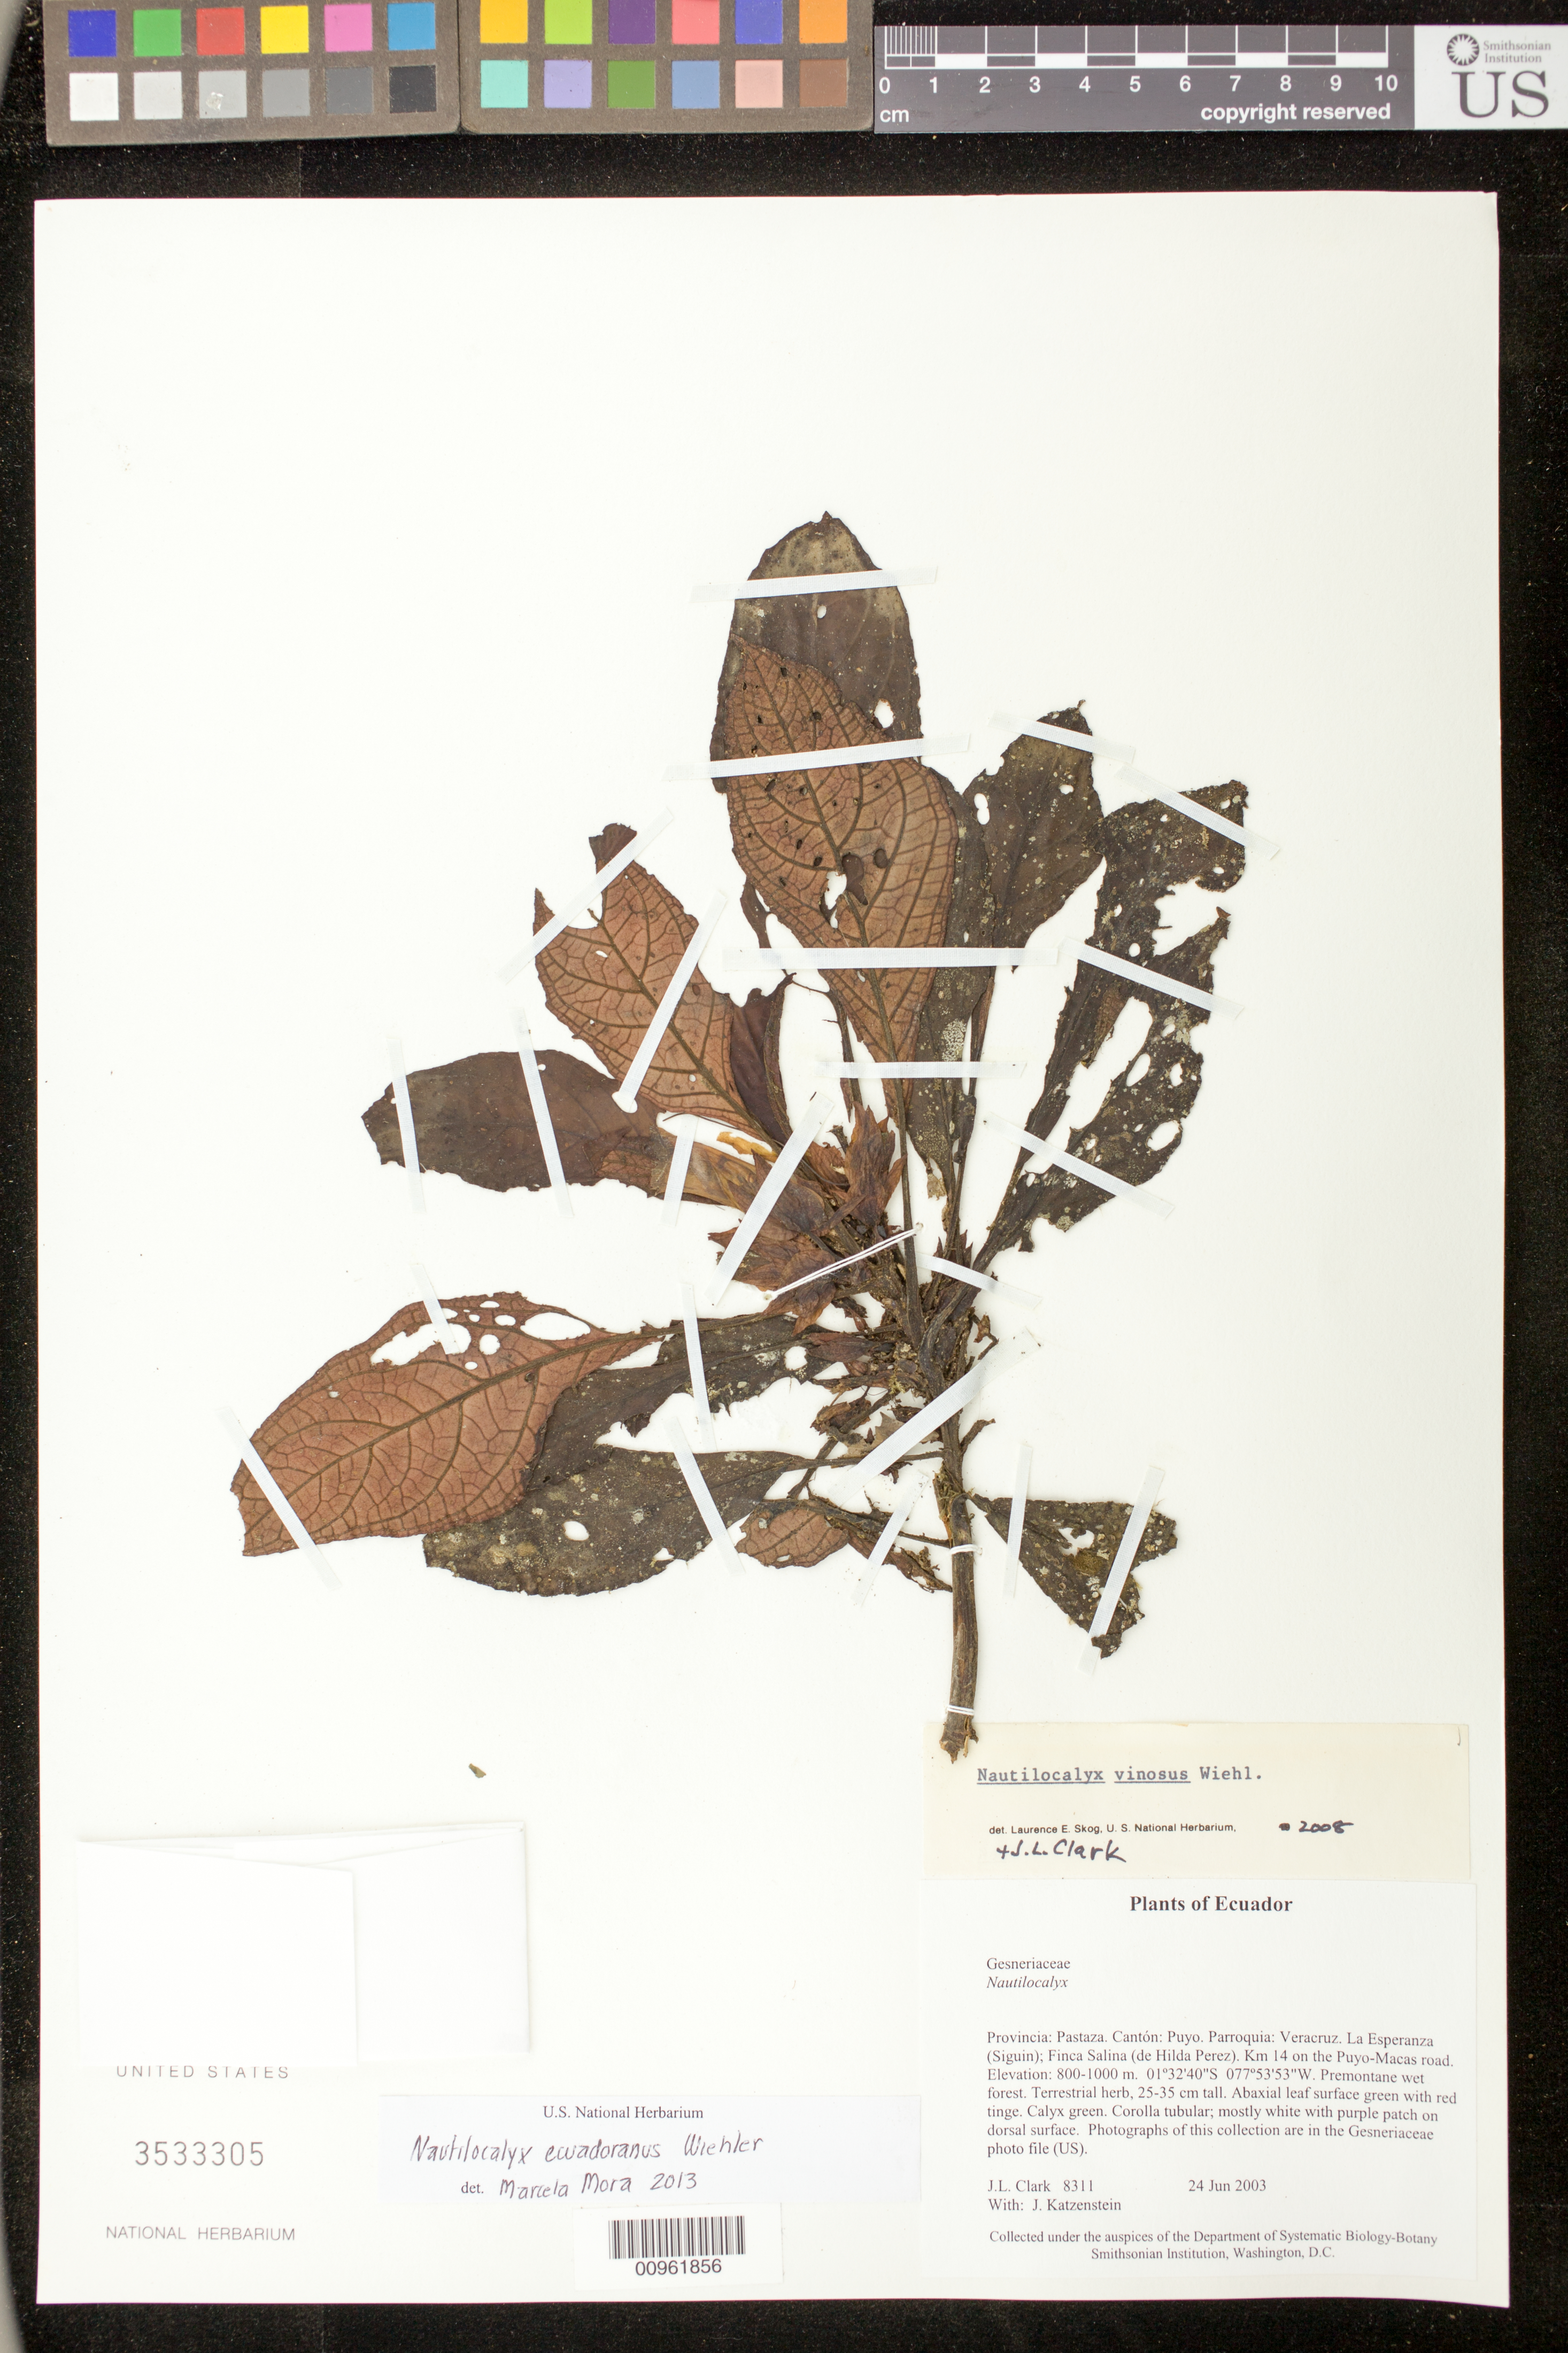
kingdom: Plantae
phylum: Tracheophyta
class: Magnoliopsida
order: Lamiales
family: Gesneriaceae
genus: Nautilocalyx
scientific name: Nautilocalyx ecuadoranus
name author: Wiehler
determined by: Mora, M. Marcela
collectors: J. L. Clark & J. Katzenstein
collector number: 8311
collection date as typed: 24 Jun 2003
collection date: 2003-06-24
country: Ecuador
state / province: Pastaza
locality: Puyo. Parroquia: Veracruz. La Esperanza (Siguin); Finca Salina (de Hilda Perez). Km 14 on the Puyo-Macas road.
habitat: Premontane wet forest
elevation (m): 800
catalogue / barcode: US 3533305